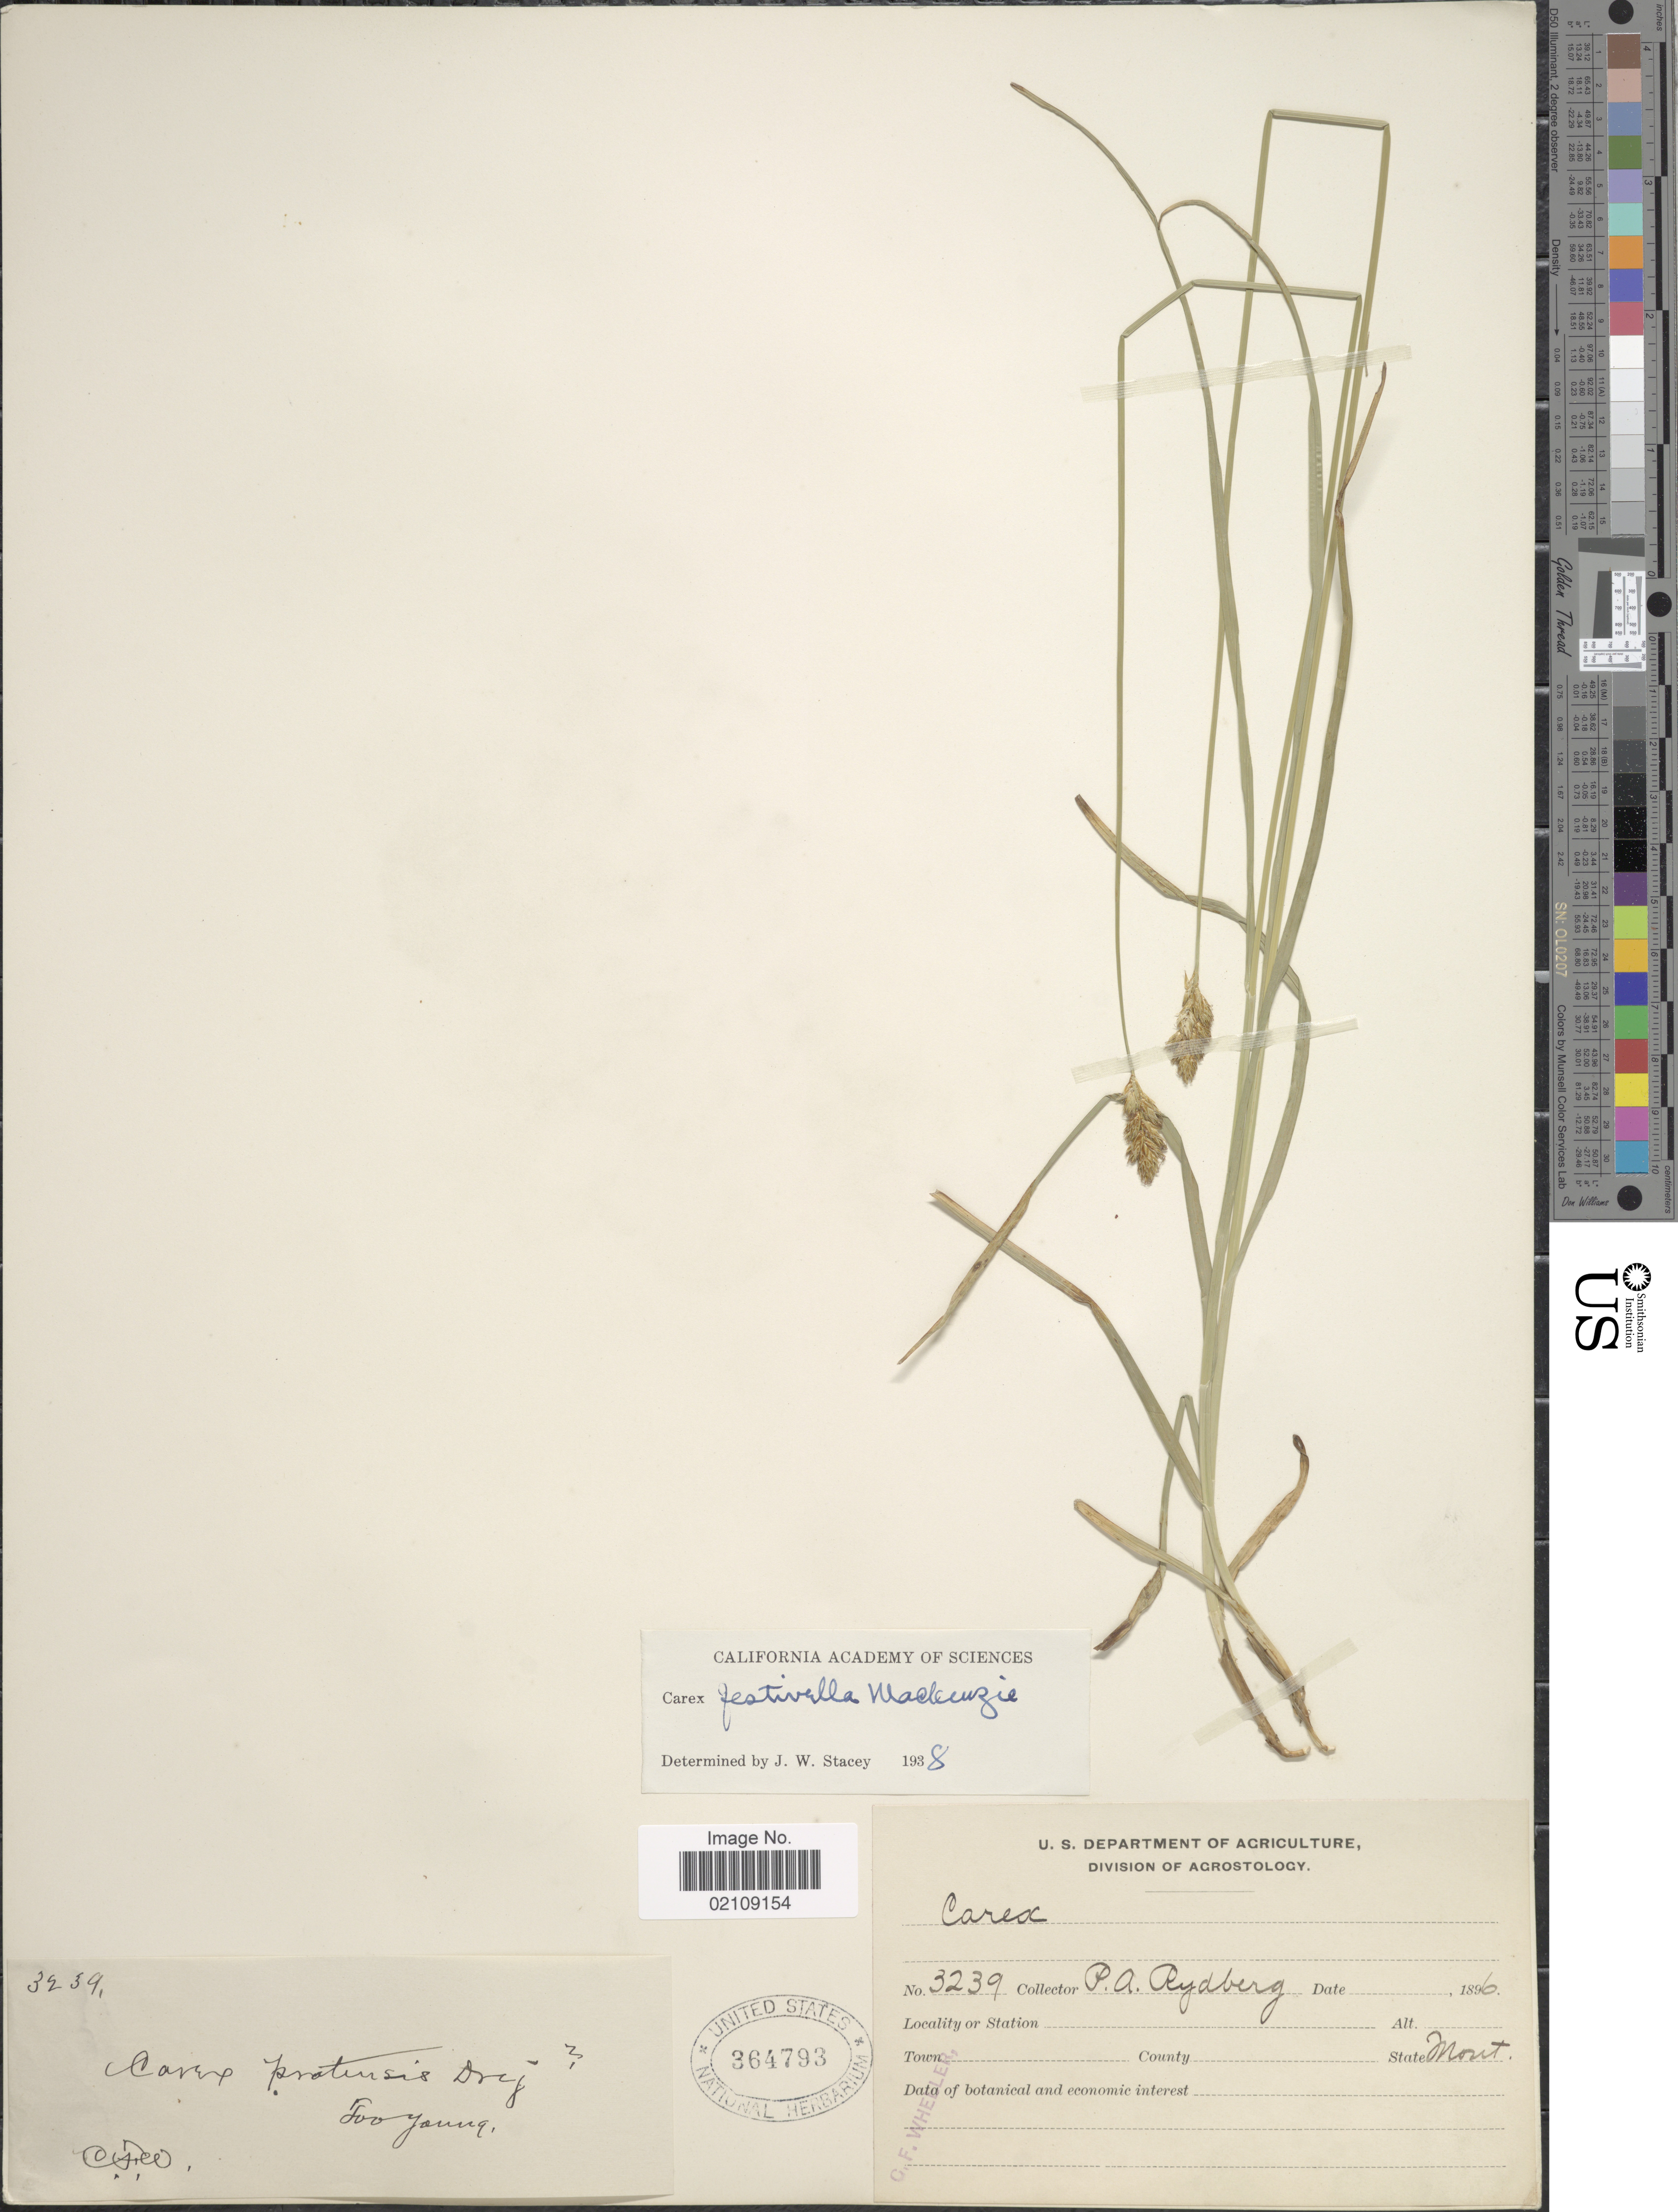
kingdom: Plantae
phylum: Tracheophyta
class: Liliopsida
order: Poales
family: Cyperaceae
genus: Carex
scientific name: Carex microptera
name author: Mack.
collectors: P. A. Rydberg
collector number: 3239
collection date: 1896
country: United States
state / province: Montana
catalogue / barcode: US 364793